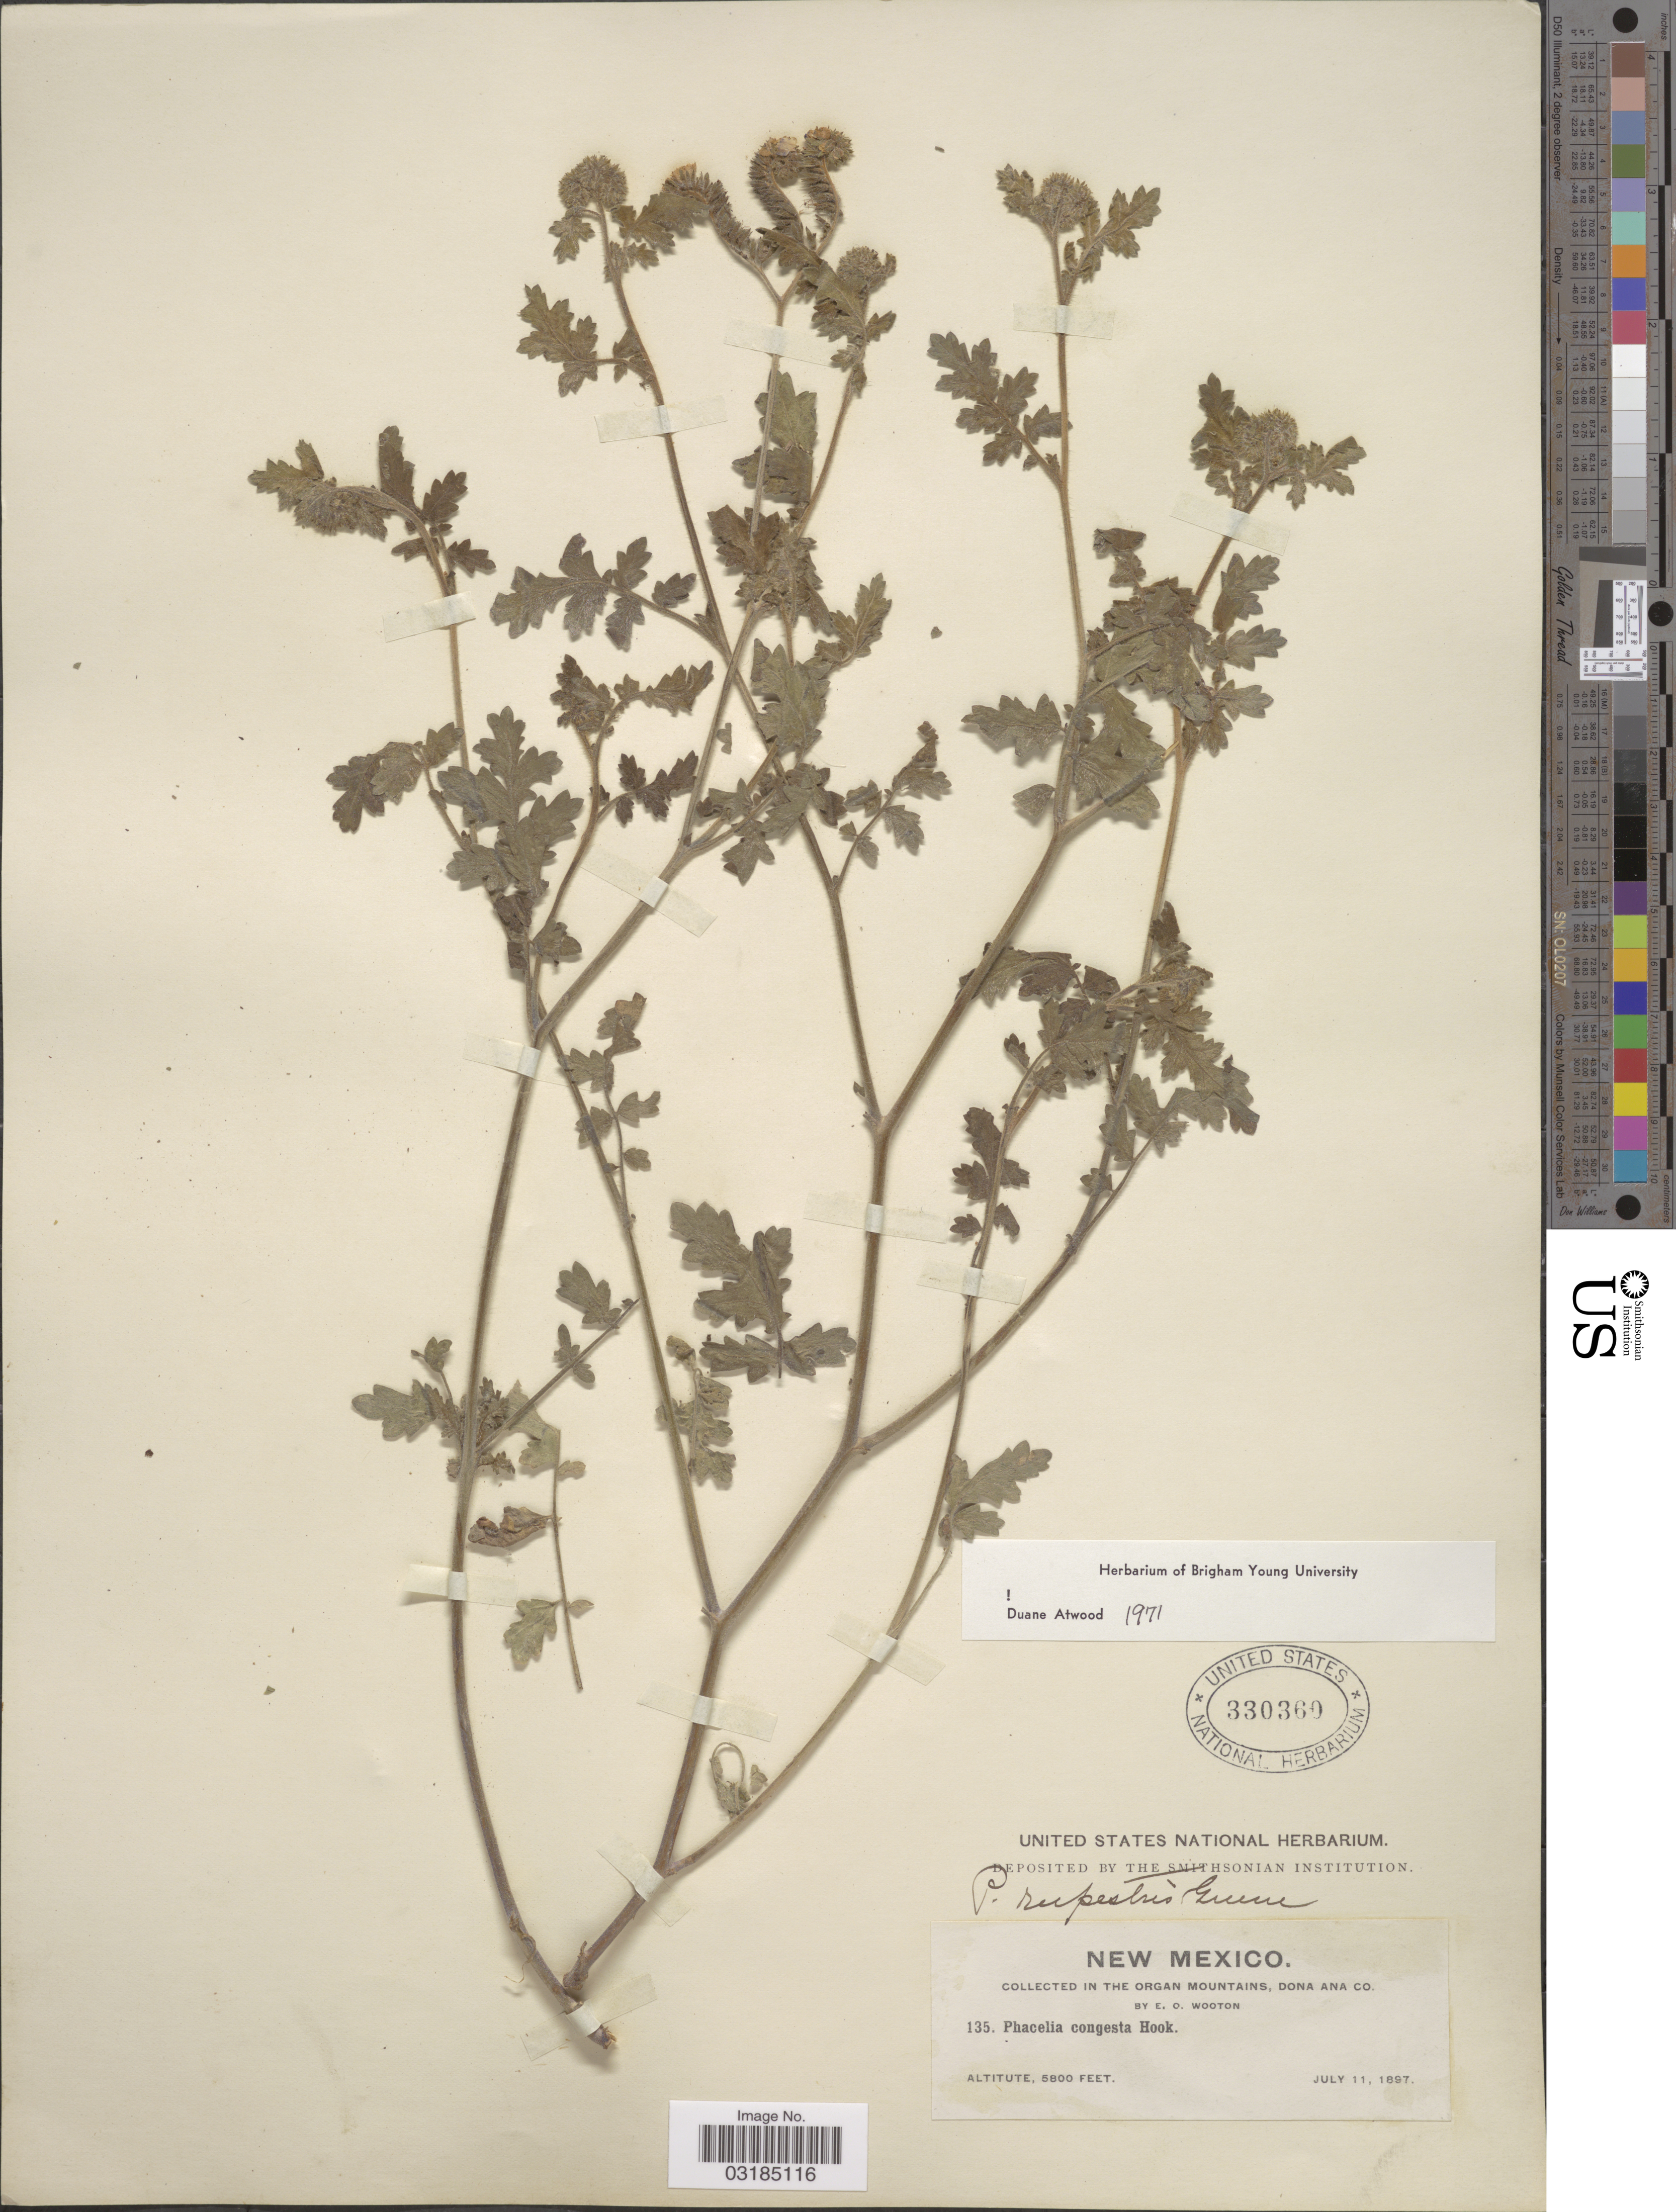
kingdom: Plantae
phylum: Tracheophyta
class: Magnoliopsida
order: Boraginales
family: Hydrophyllaceae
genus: Phacelia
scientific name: Phacelia congesta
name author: Hook.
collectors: E. O. Wooton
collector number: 135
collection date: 1897-07-11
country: United States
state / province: New Mexico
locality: Organ Mountains, Dona Ana Co.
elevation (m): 1768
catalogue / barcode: US 330360